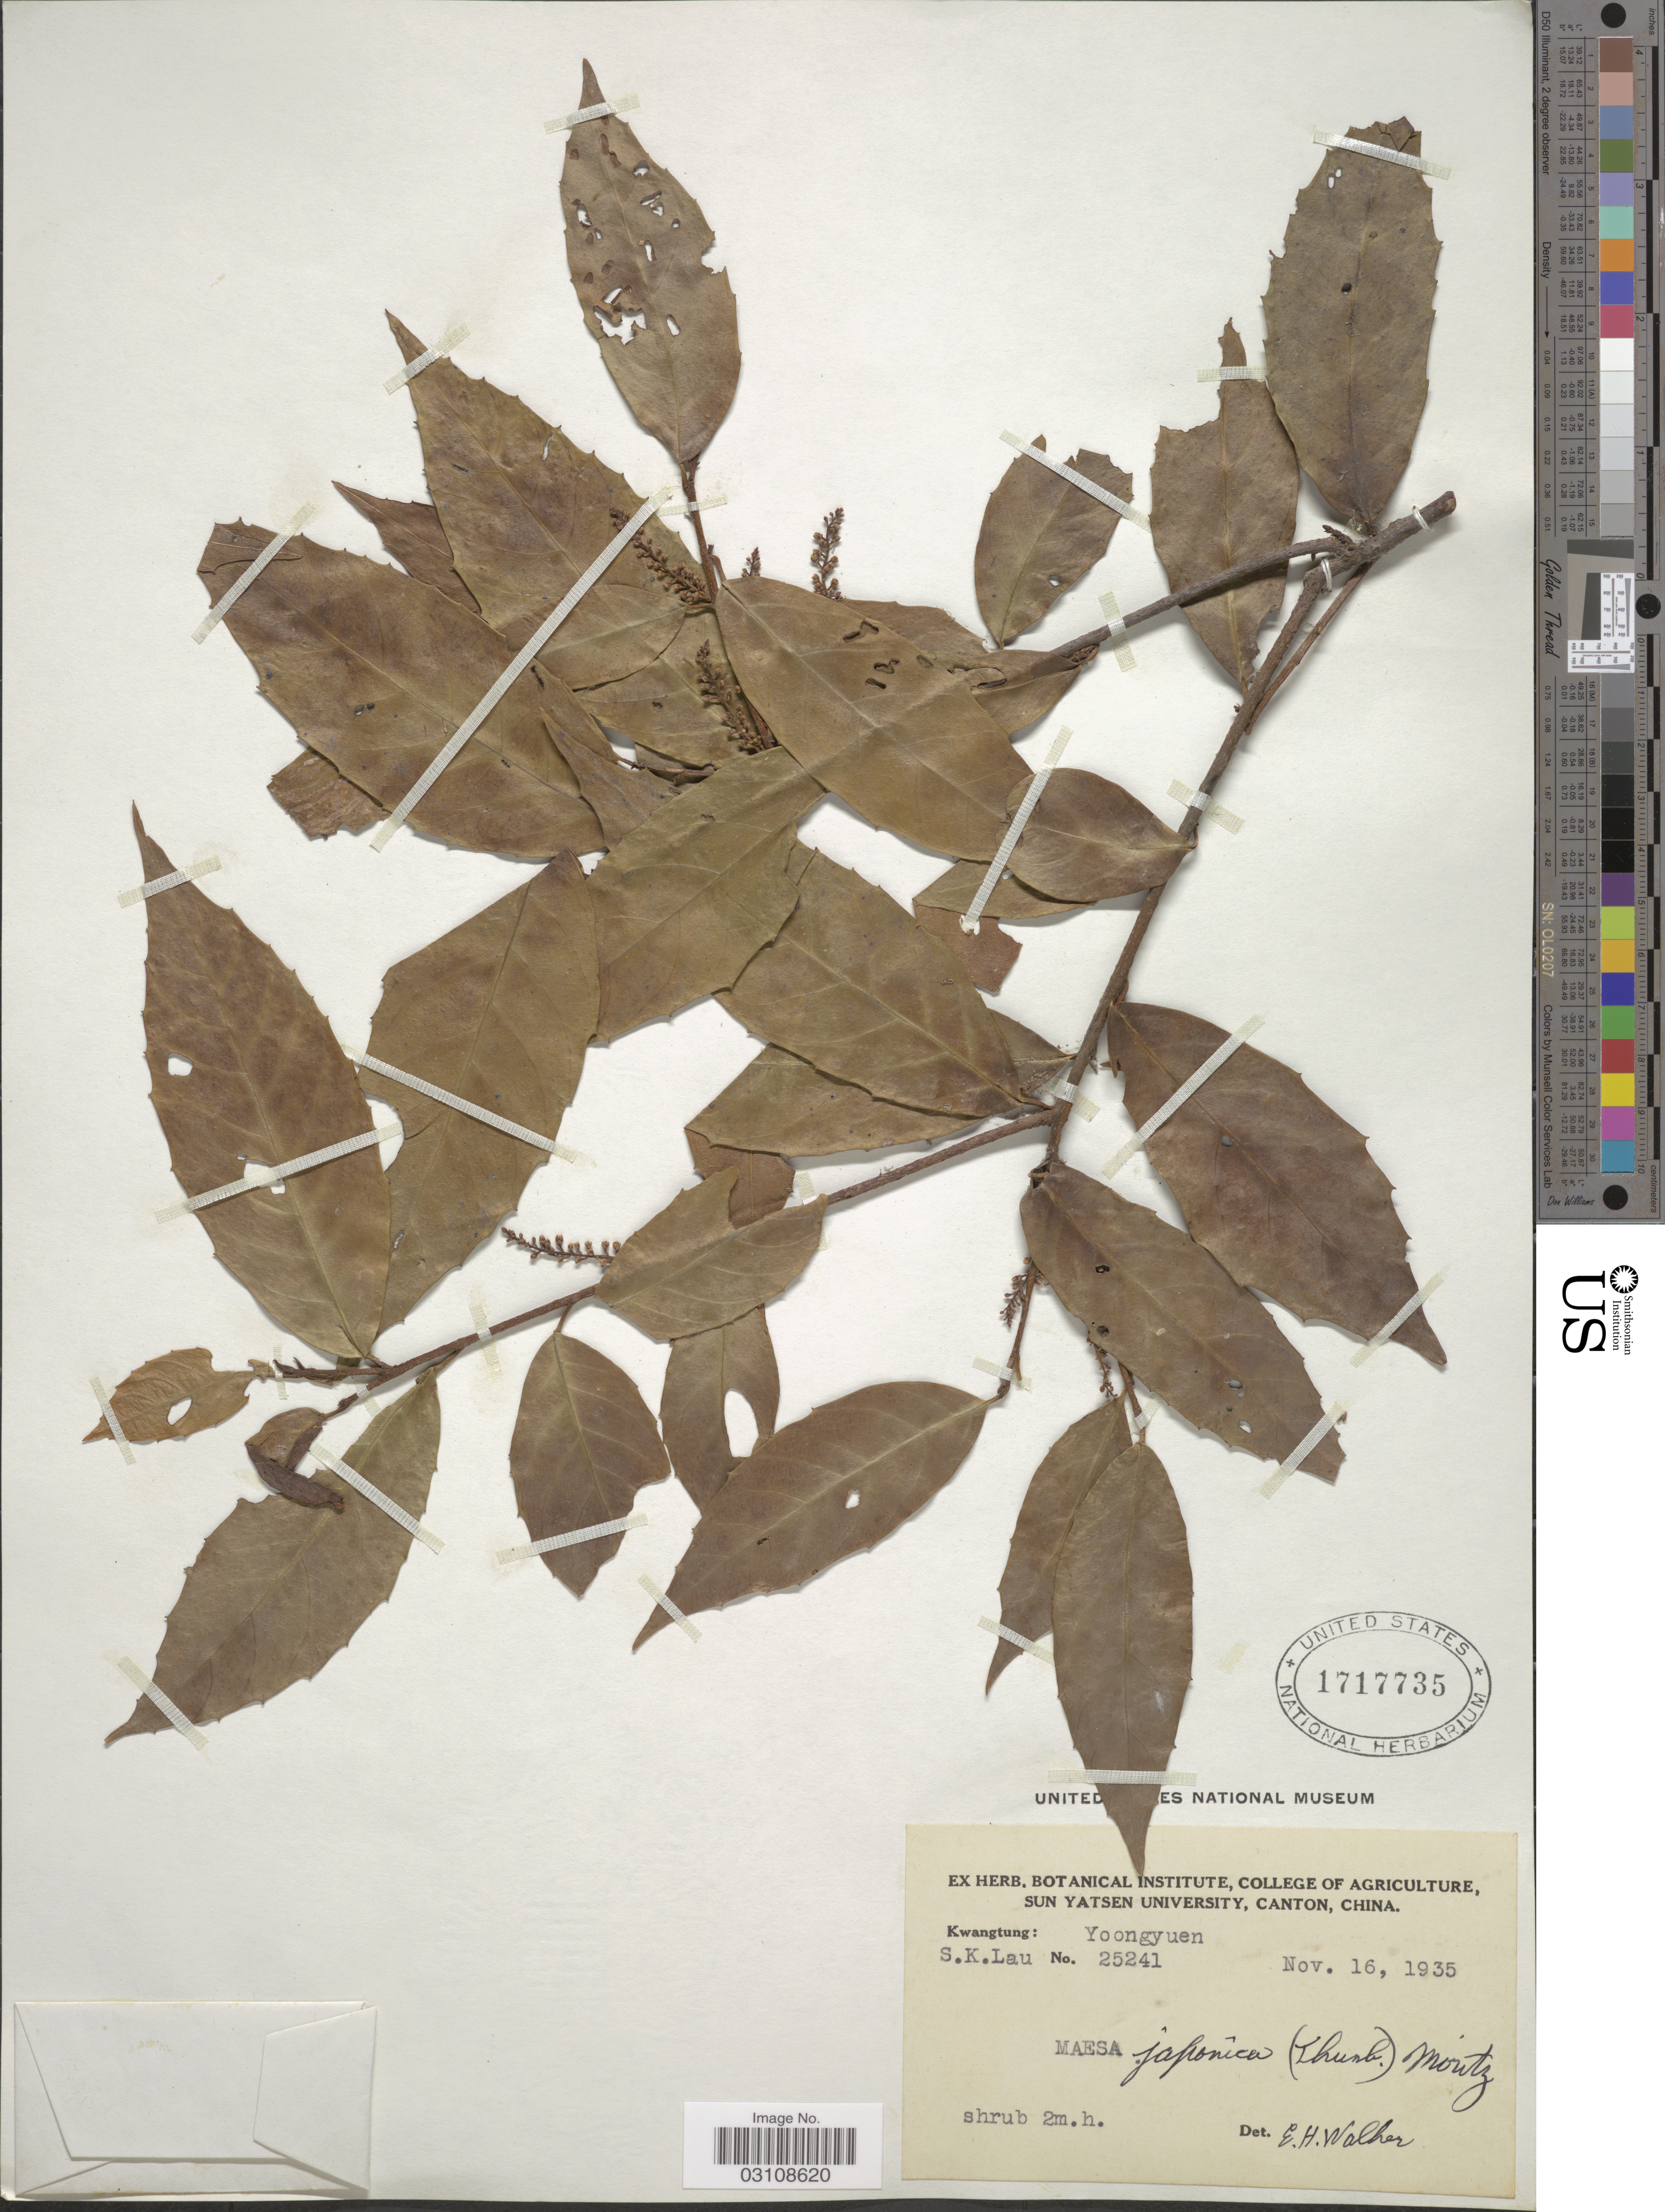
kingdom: Plantae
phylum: Tracheophyta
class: Magnoliopsida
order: Ericales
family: Primulaceae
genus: Maesa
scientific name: Maesa japonica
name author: Merr.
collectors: S. K. Lau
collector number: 25241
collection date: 1935-11-16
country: China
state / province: Guangdong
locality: Kwangtung: Yoongyuen.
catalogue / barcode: US 1717735